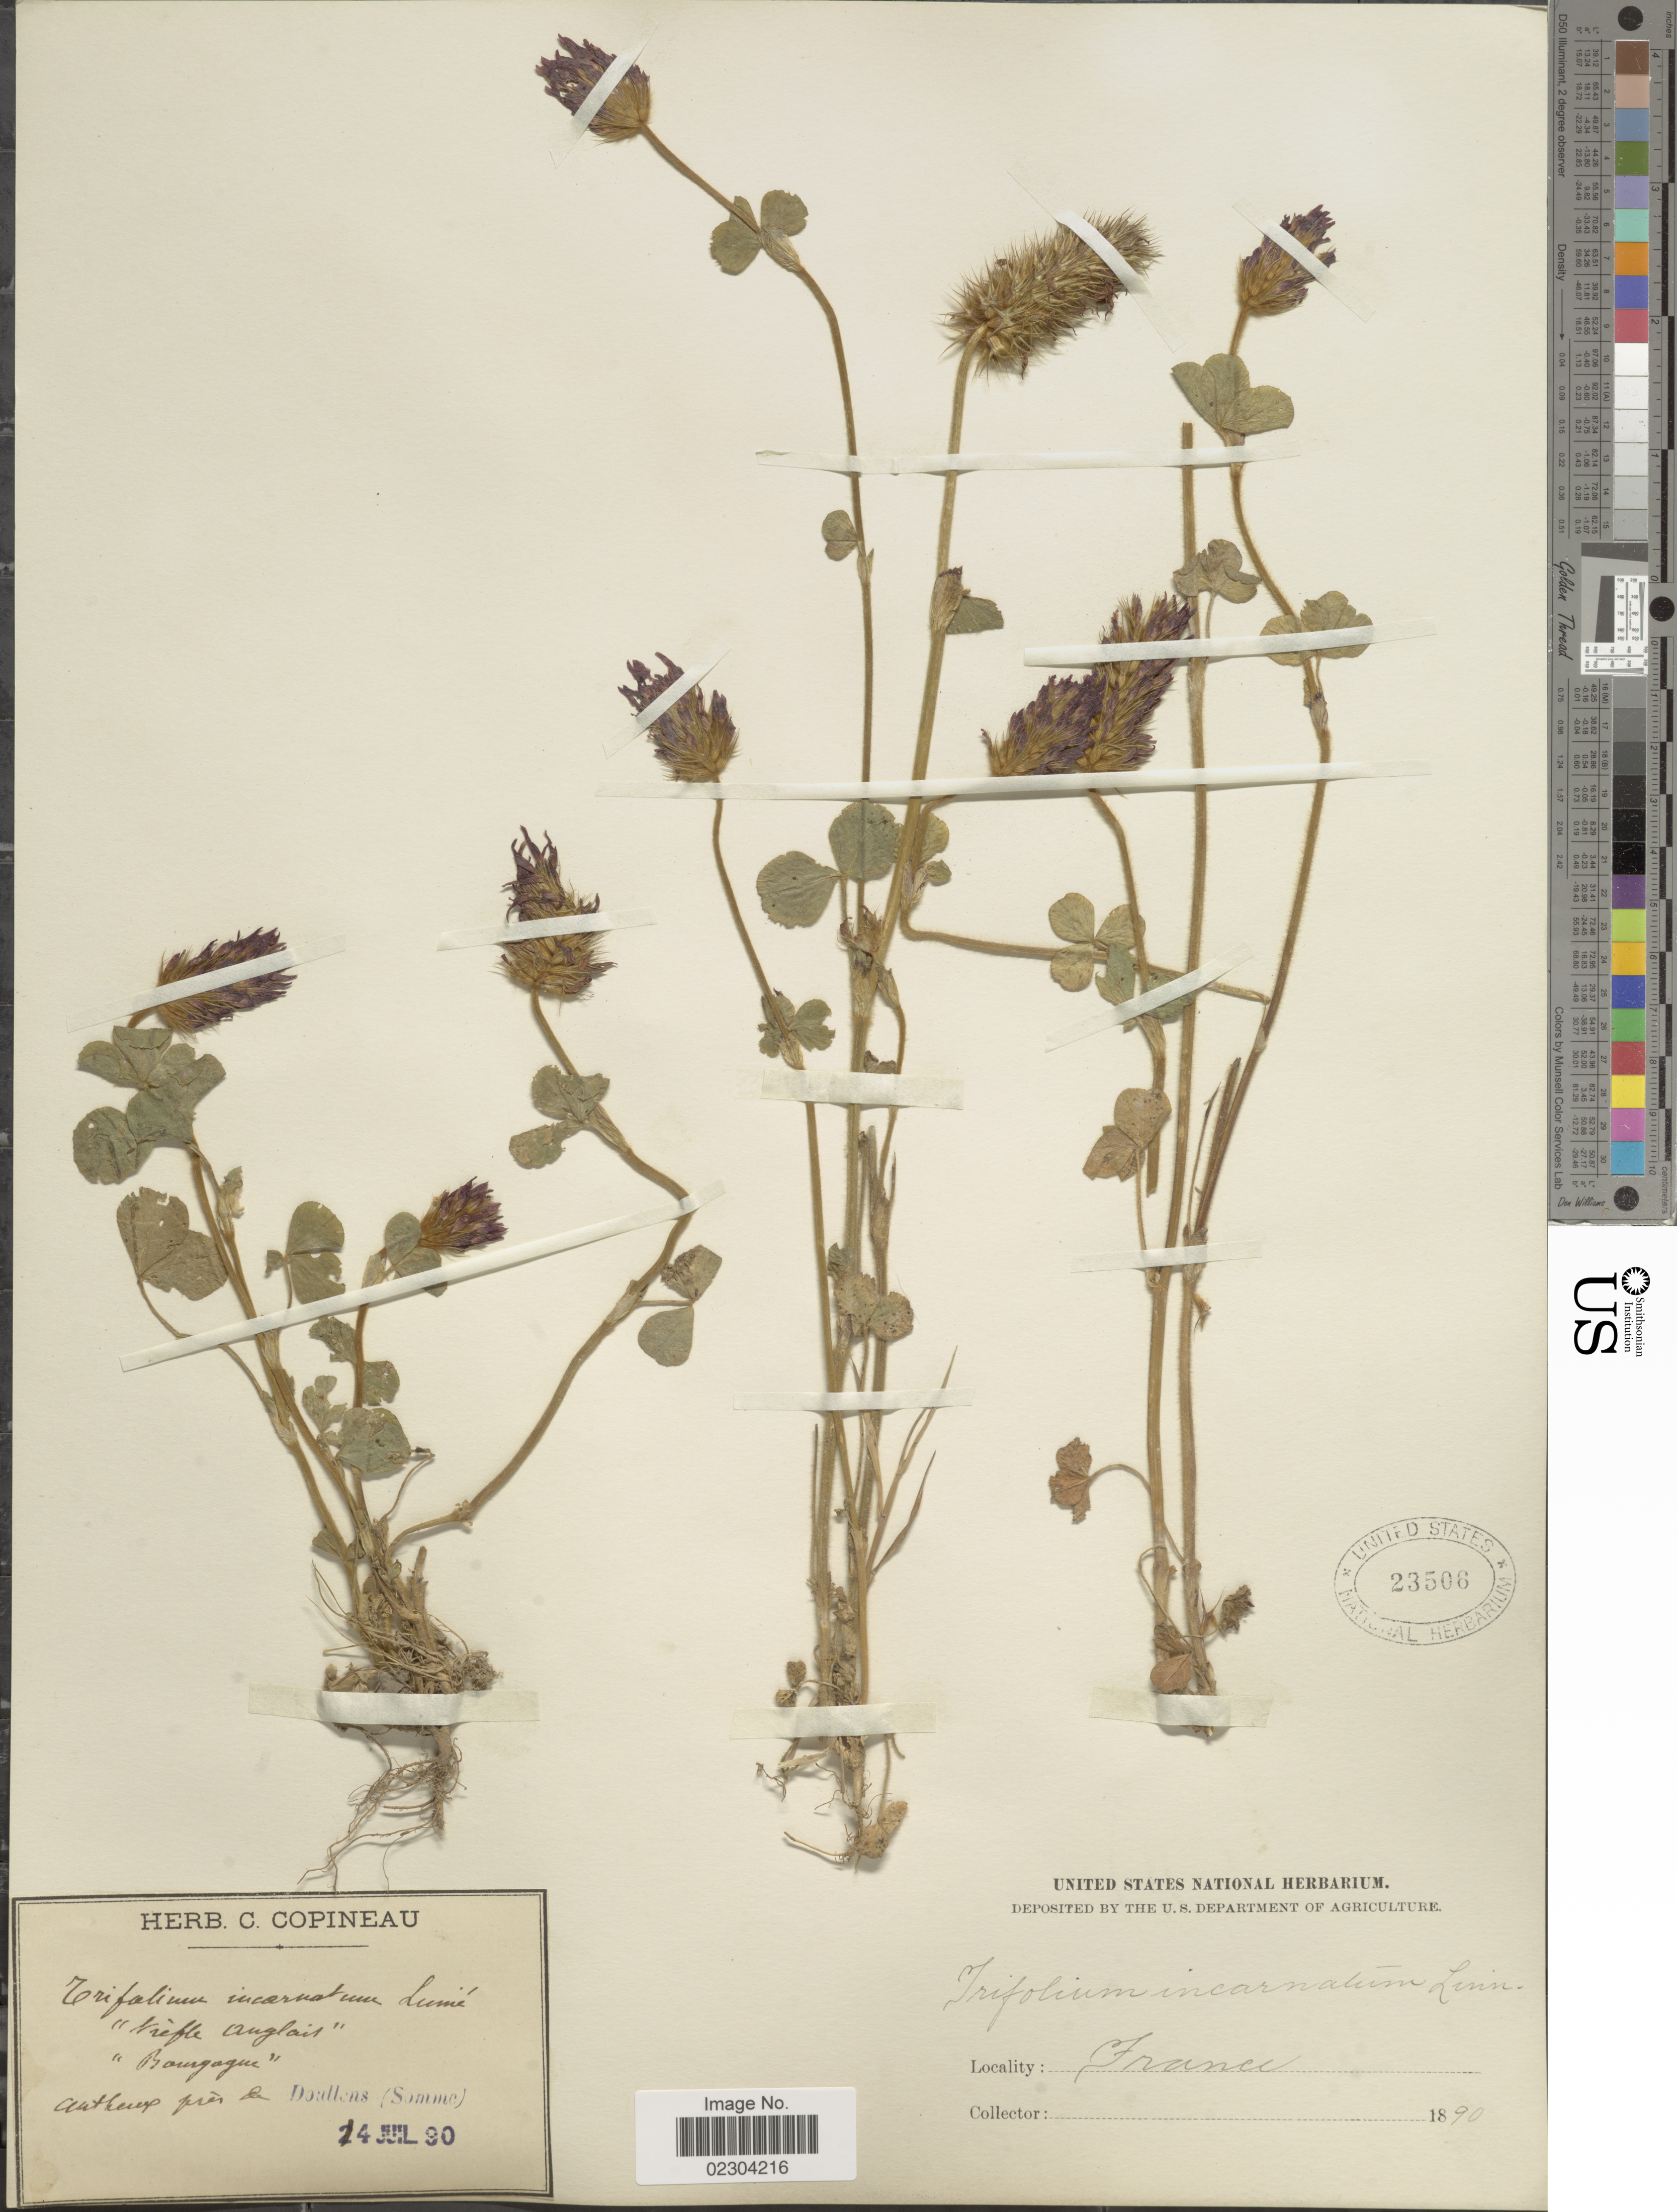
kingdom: Plantae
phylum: Tracheophyta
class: Magnoliopsida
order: Fabales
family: Fabaceae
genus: Trifolium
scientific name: Trifolium incarnatum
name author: L.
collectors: ex herb. C. Copineau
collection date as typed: Transcribed d/m/y: 14/7/90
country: France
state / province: Hauts-de-France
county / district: Somme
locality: Autheux près de Doullens (Somme)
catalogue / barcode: US 23506